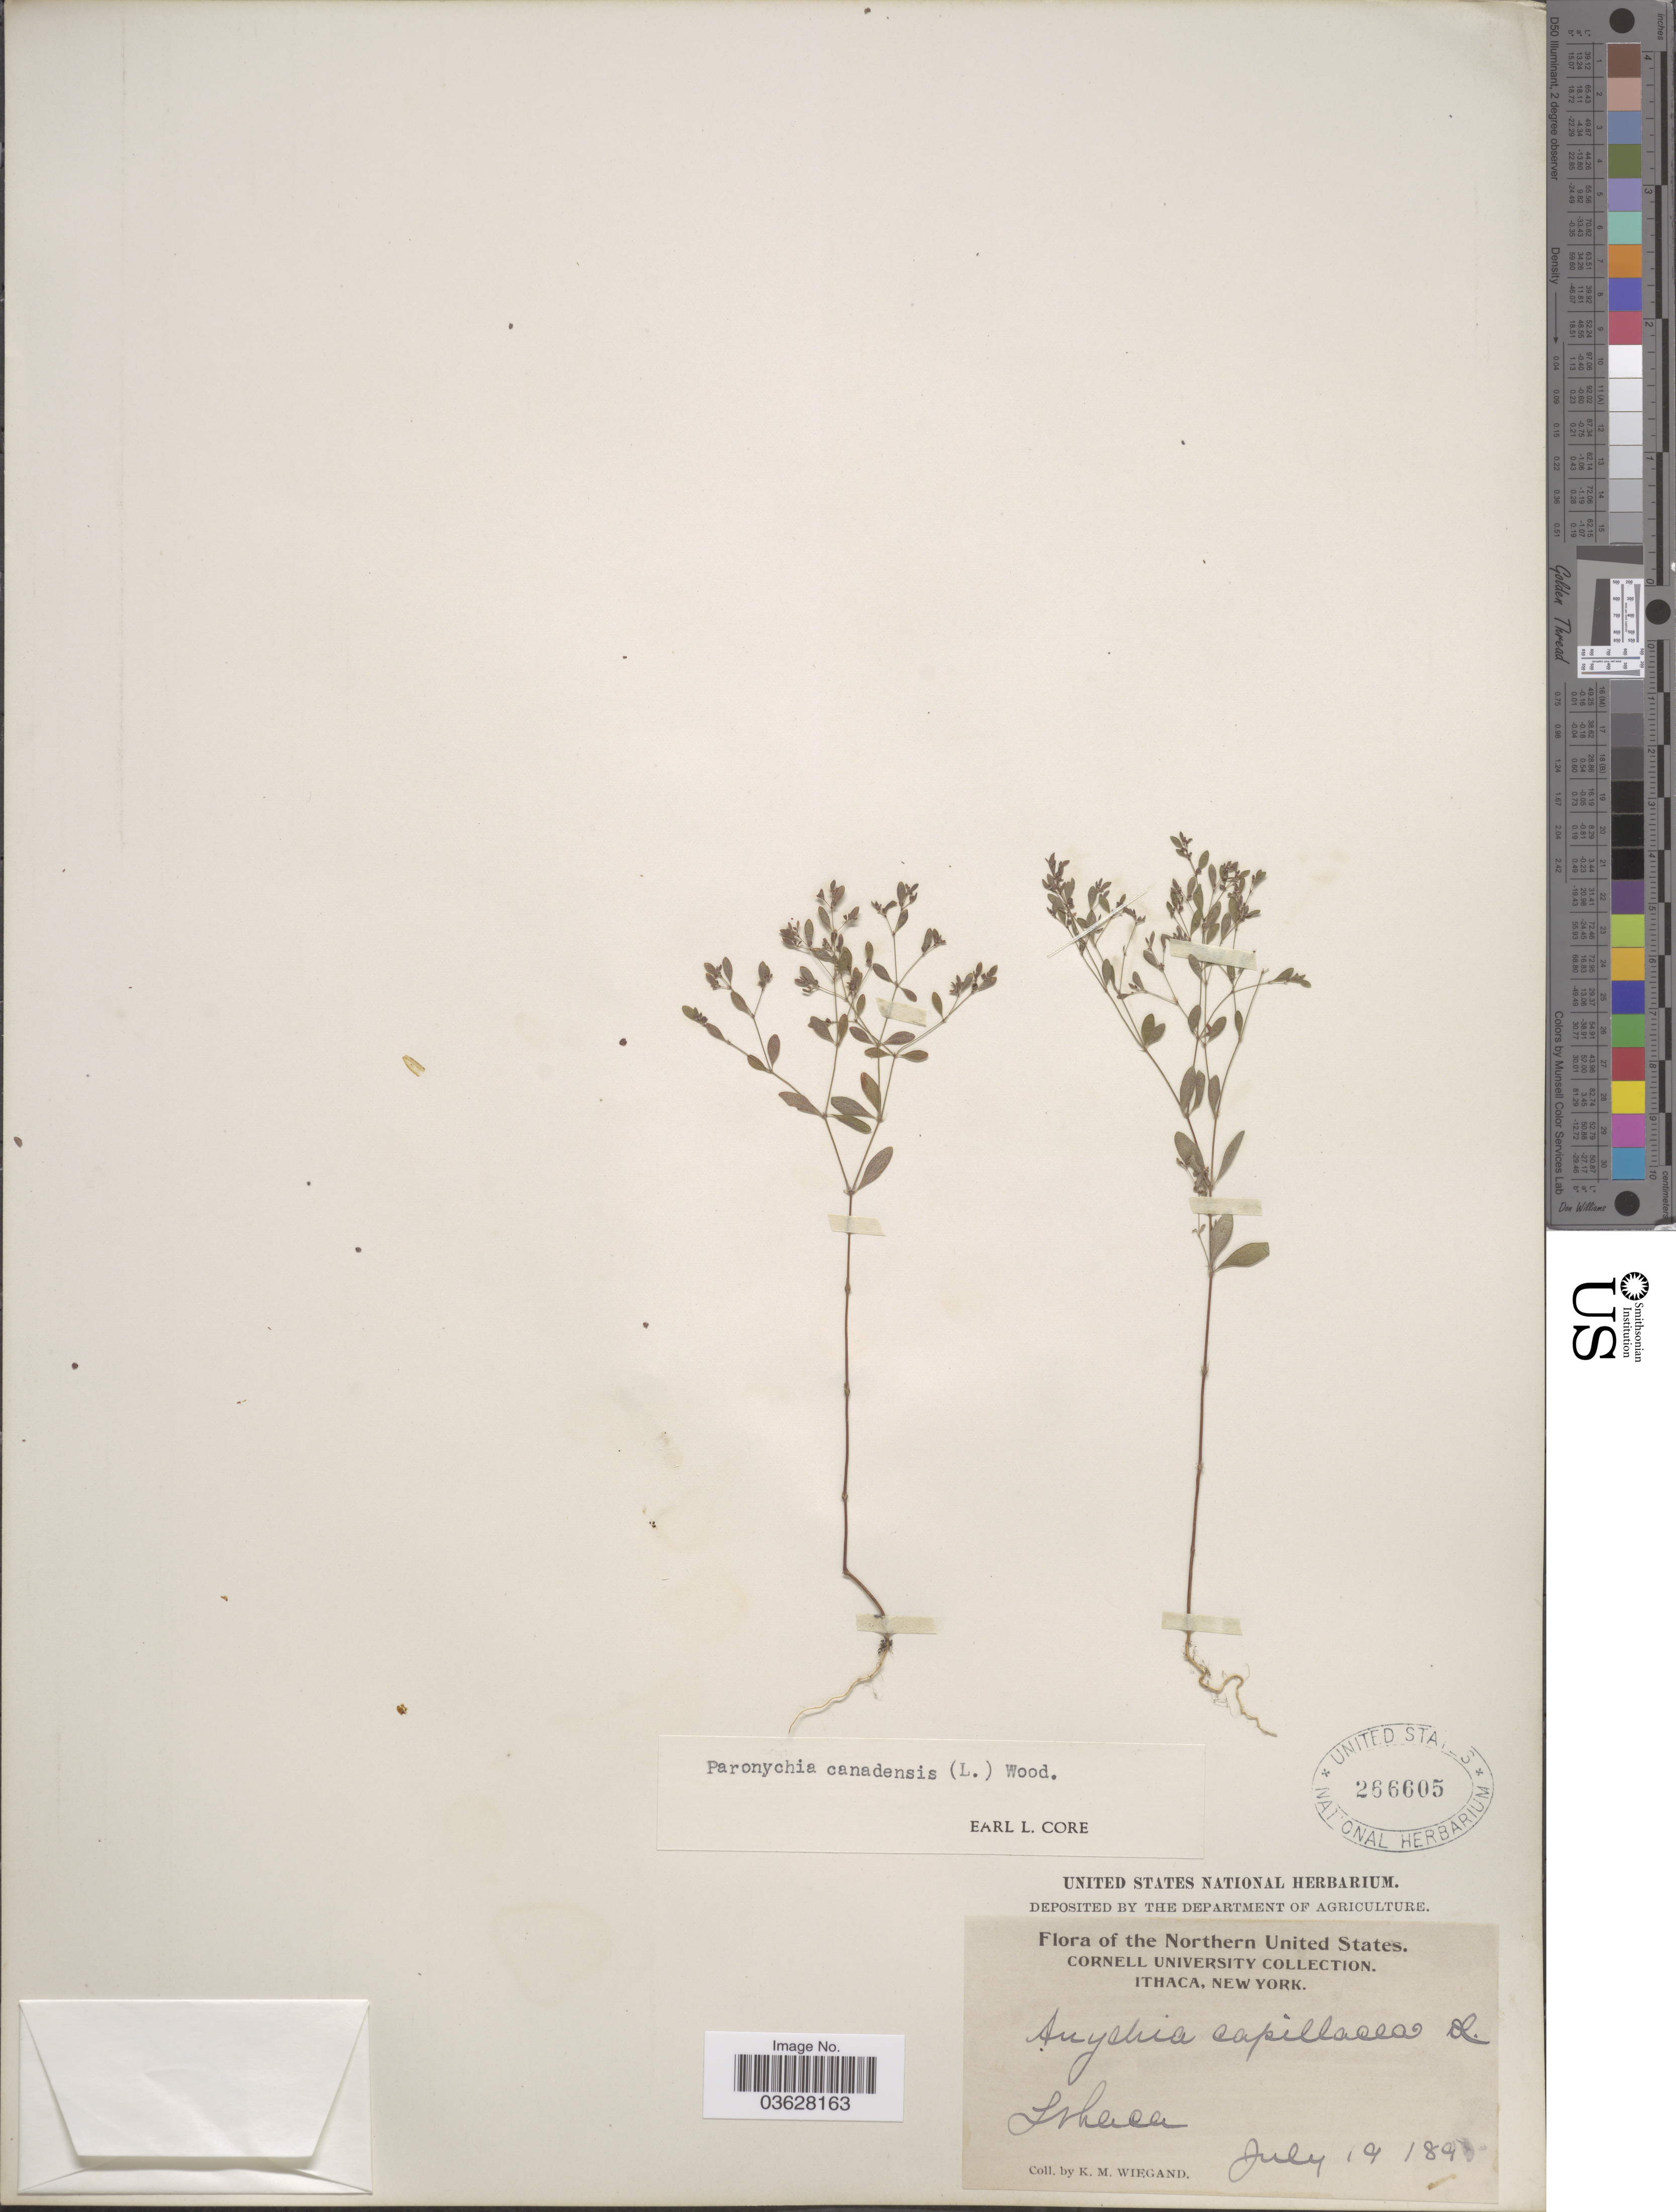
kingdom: Plantae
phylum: Tracheophyta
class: Magnoliopsida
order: Caryophyllales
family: Caryophyllaceae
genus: Paronychia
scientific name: Paronychia canadensis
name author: (L.) Alph. Wood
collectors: K. M. Wiegand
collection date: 1890-07-19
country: United States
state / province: New York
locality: The Northern United States. Ithaca.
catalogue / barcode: US 266605